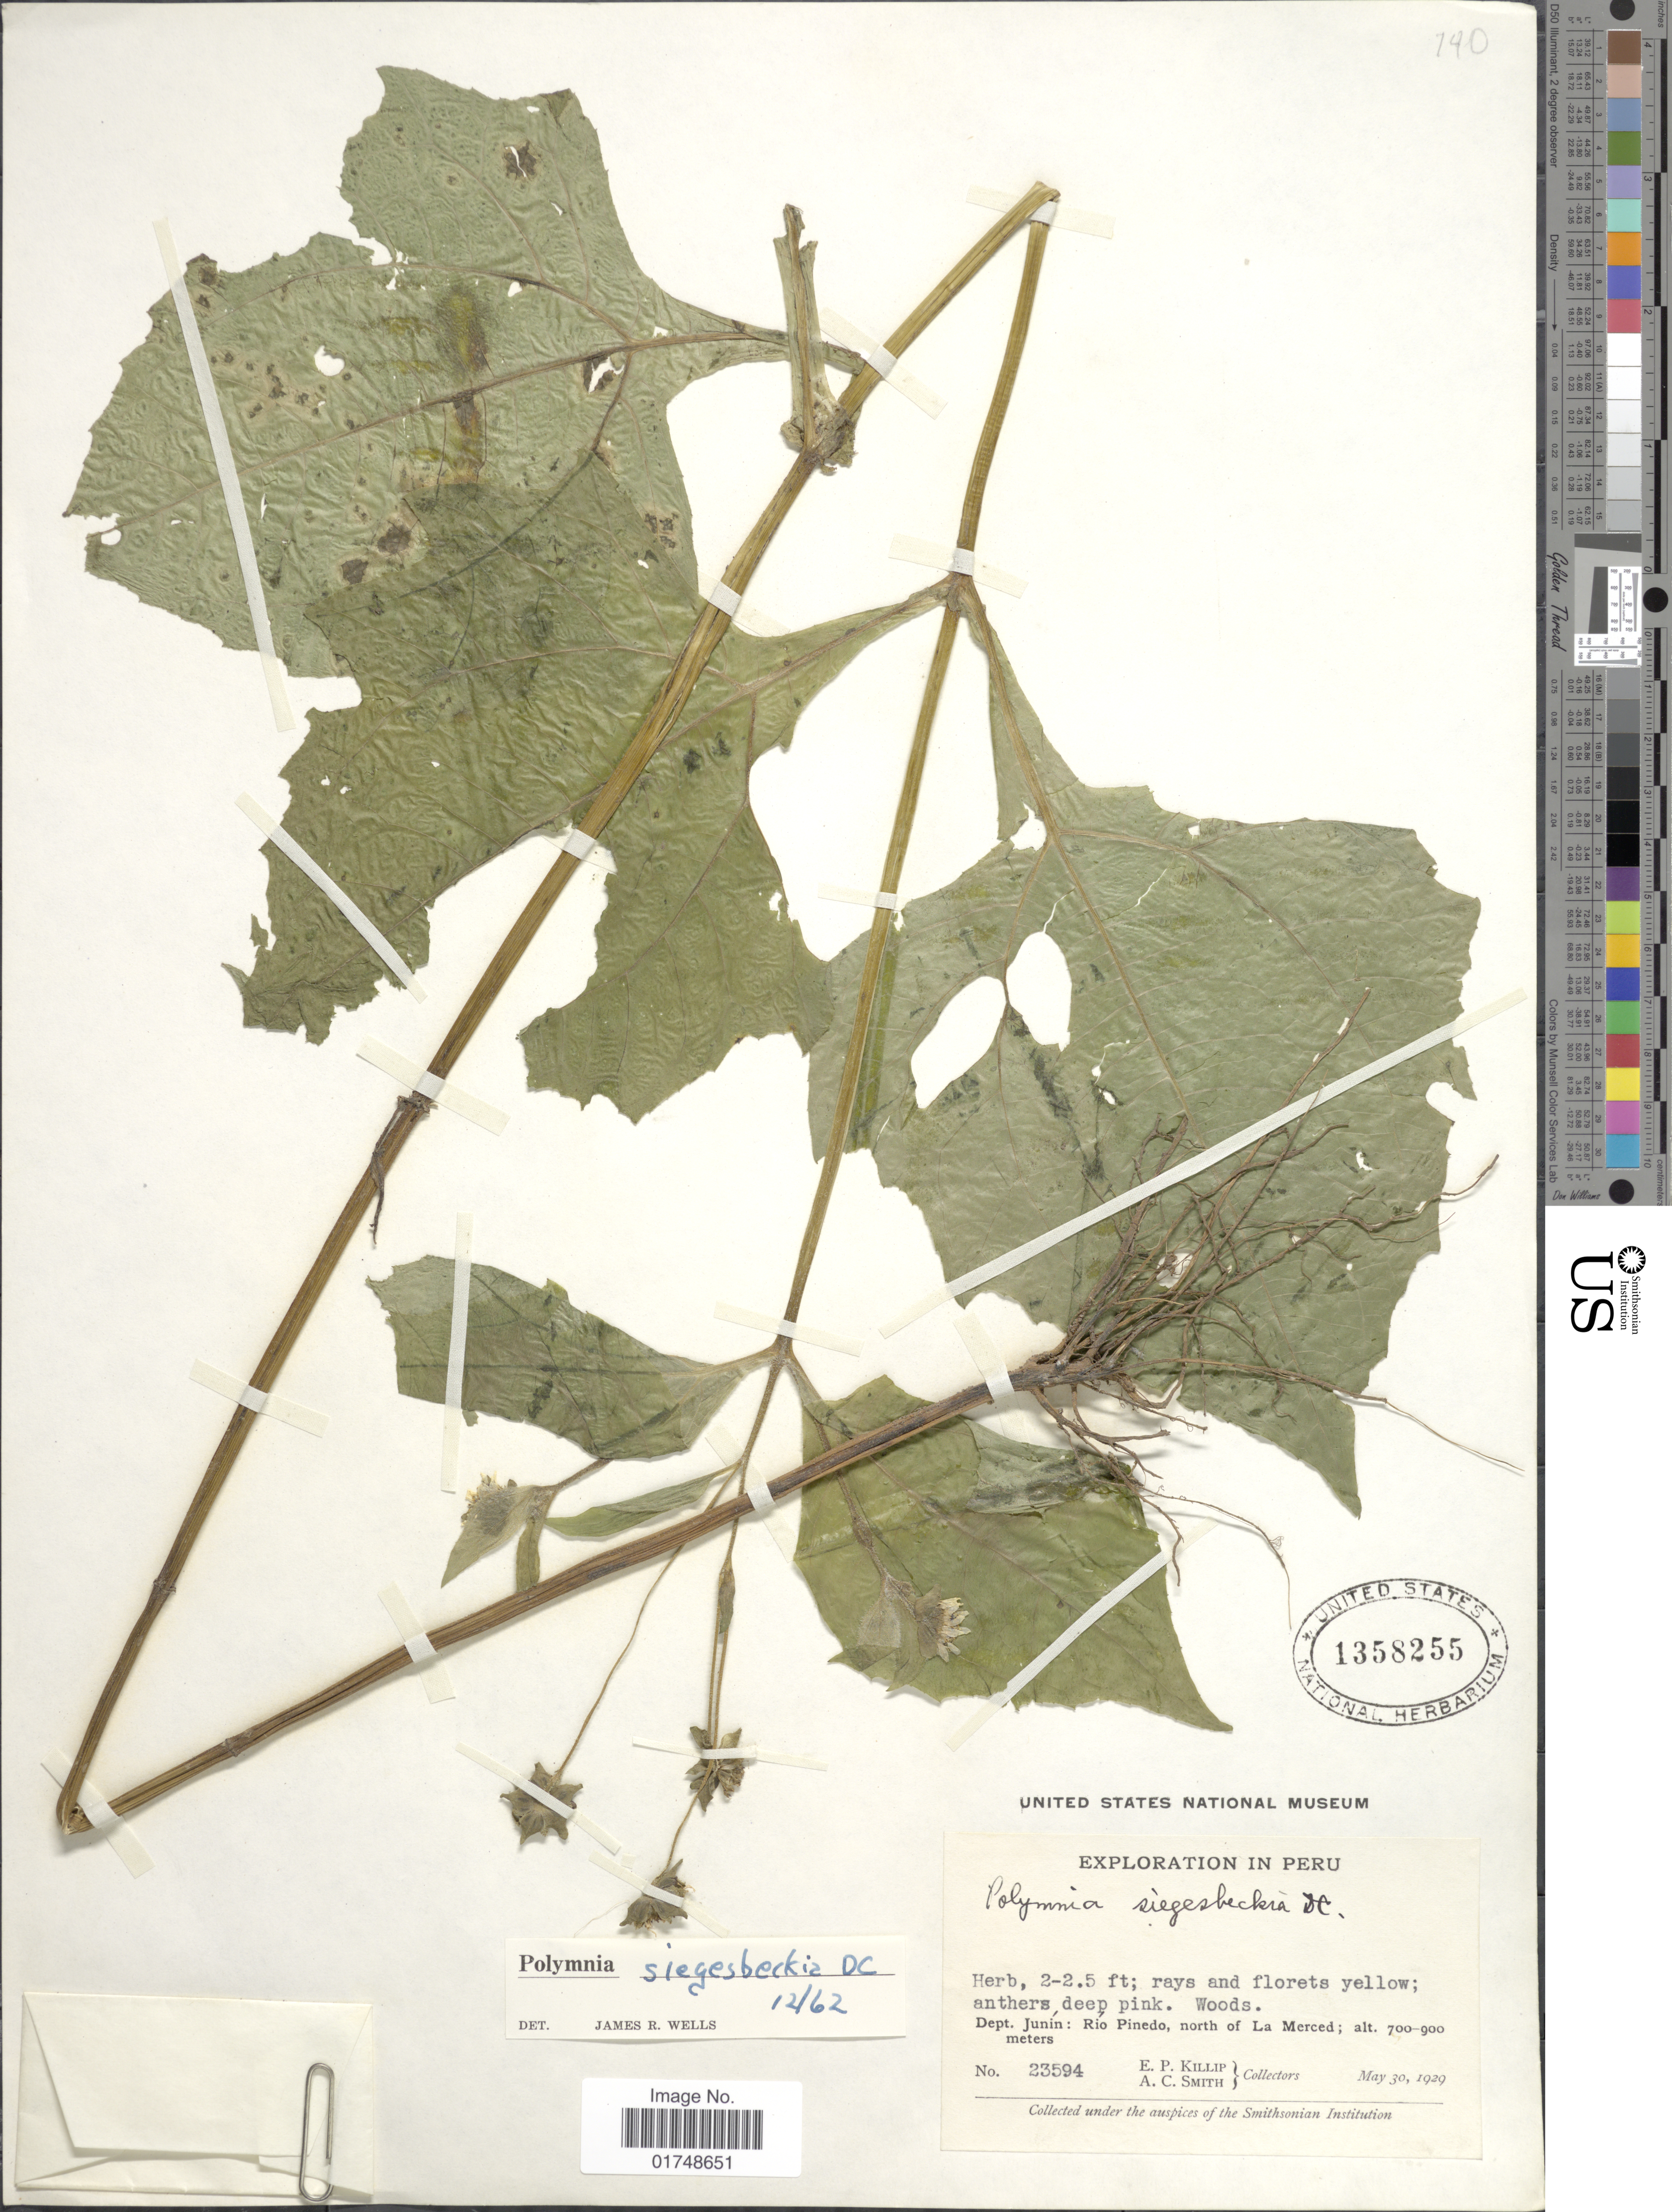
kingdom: Plantae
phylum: Tracheophyta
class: Magnoliopsida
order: Asterales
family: Asteraceae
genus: Smallanthus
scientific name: Smallanthus siegesbeckia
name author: (DC.) H. Rob.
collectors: E. P. Killip & A. C. Smith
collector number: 23594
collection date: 1929-05-30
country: Peru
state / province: Junín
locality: Dept. Junín: Rio Pinedo, north of La Merced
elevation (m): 700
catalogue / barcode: US 1358255